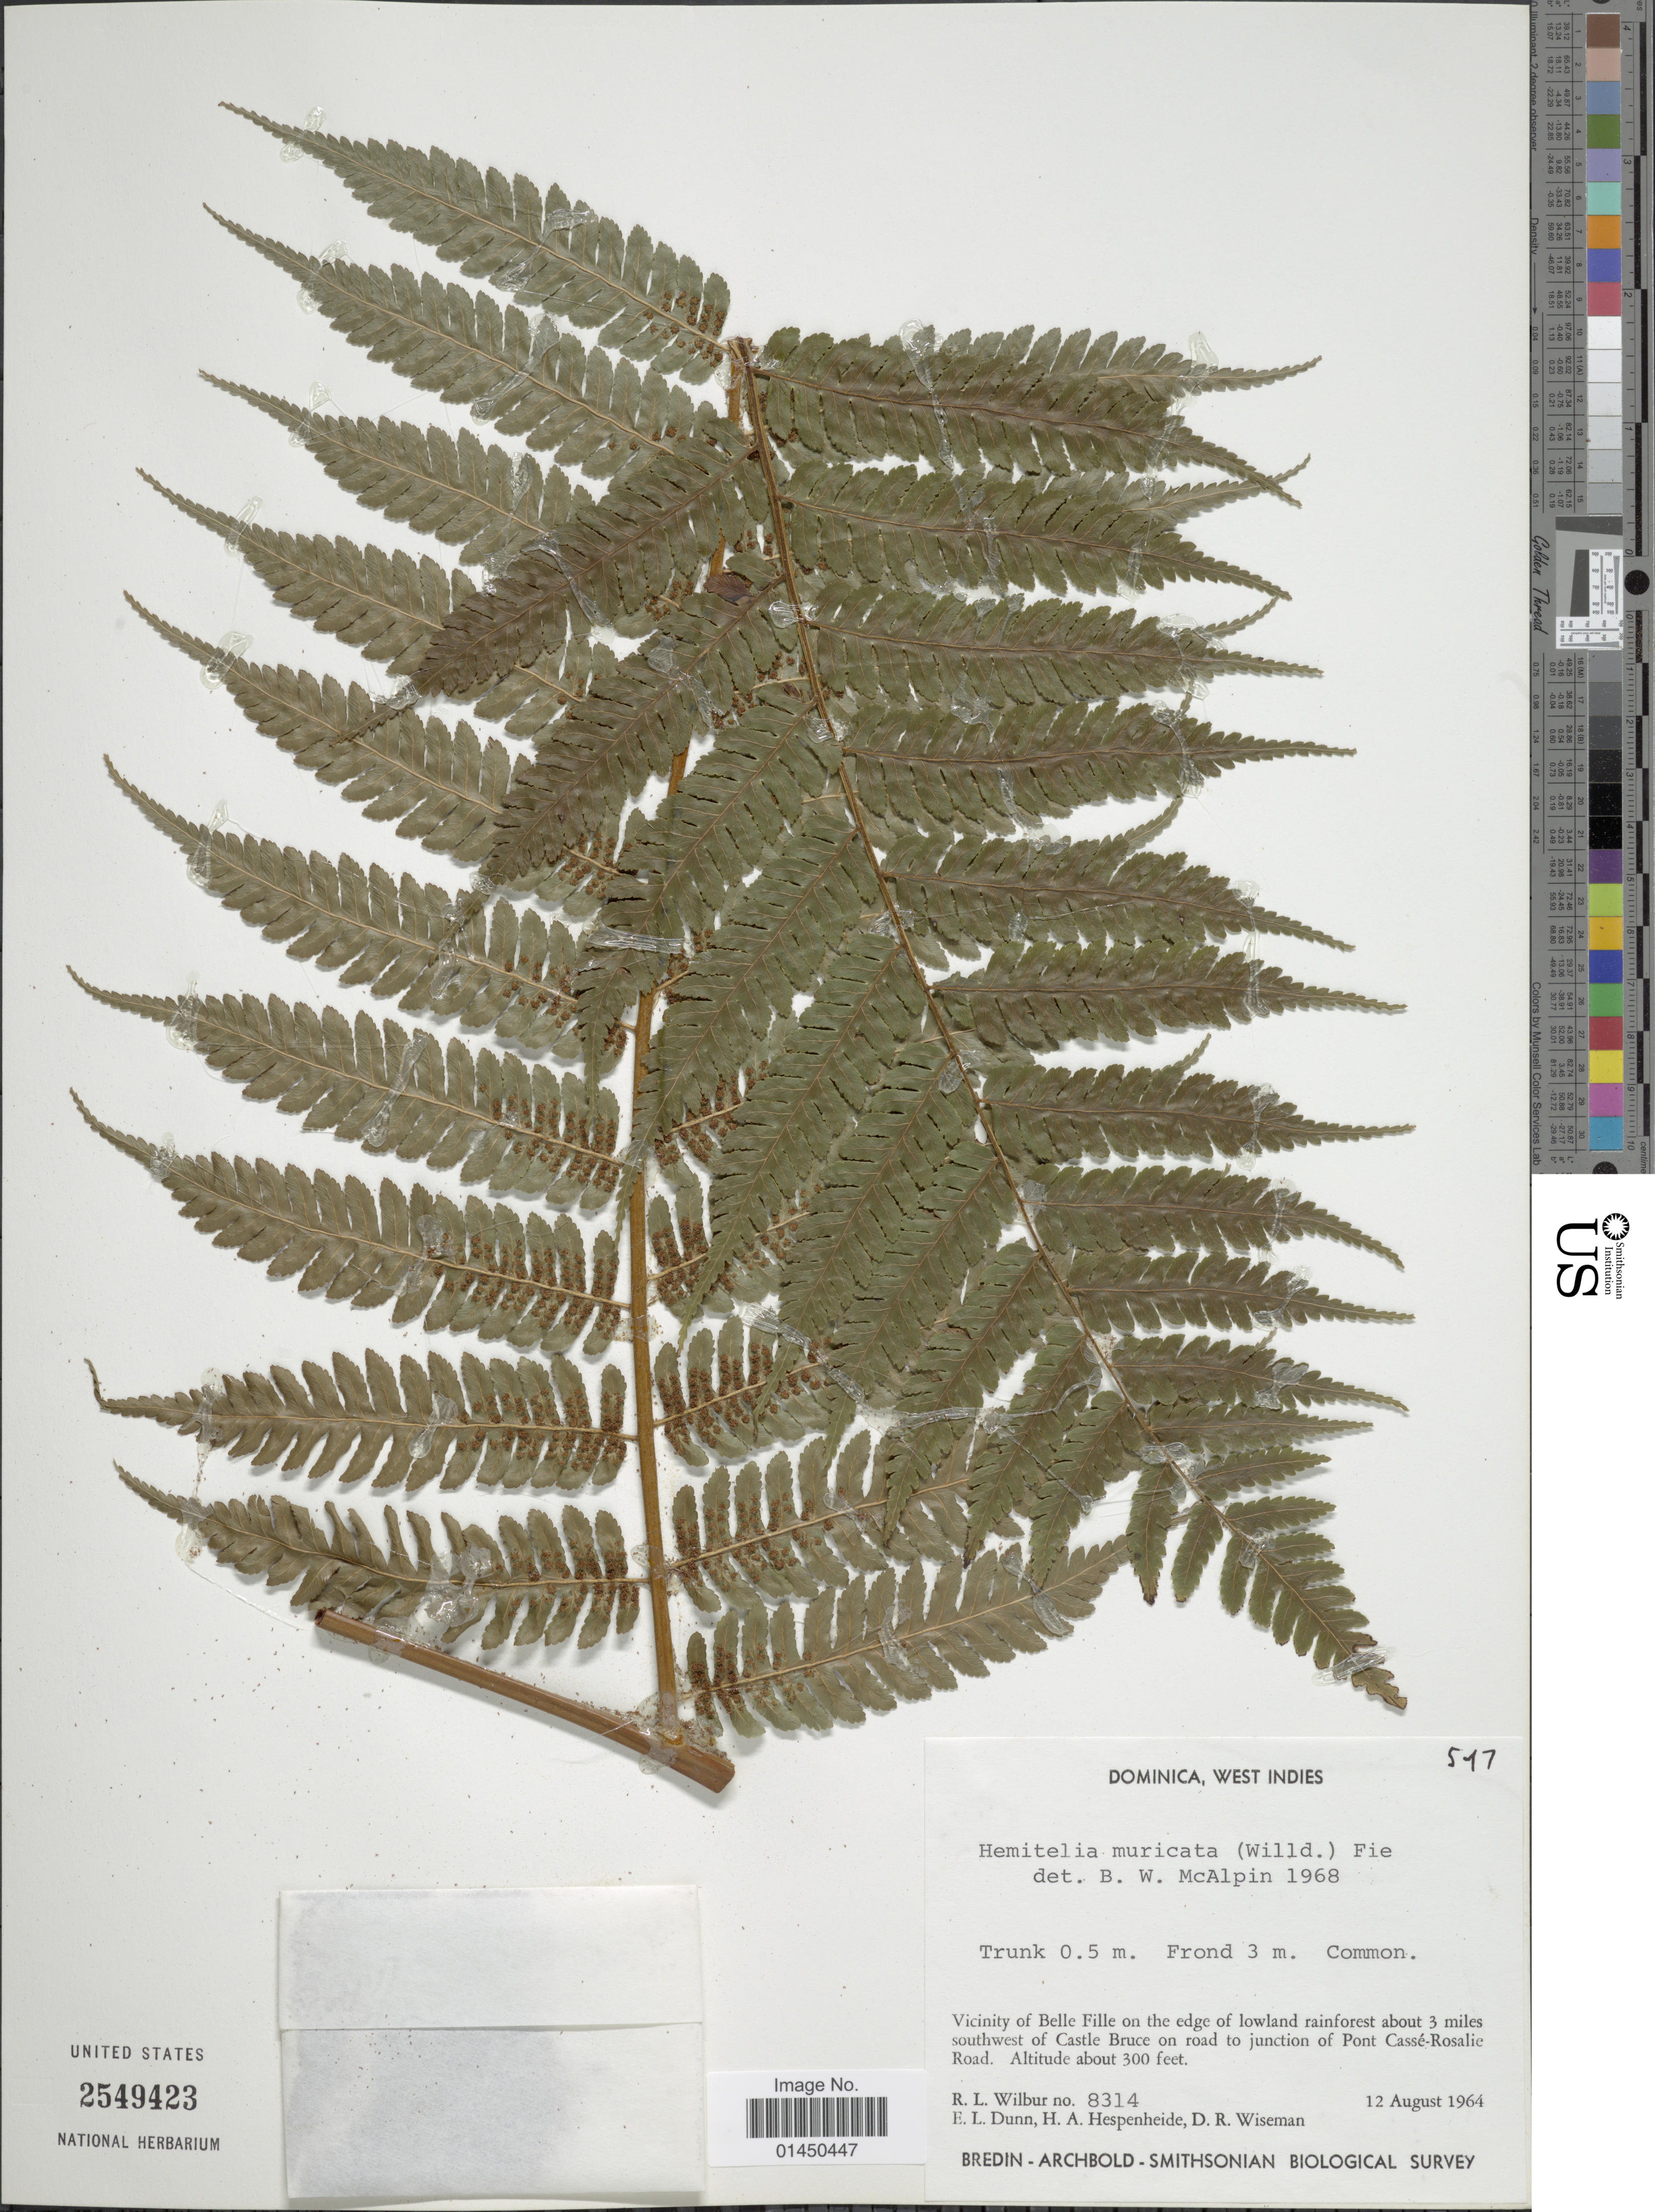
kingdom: Plantae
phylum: Tracheophyta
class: Polypodiopsida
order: Cyatheales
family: Cyatheaceae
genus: Cyathea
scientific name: Cyathea muricata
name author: (Willd.) Fée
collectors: R. L. Wilbur, E. Dunn, H. A. Hespenheide & D. R. Wiseman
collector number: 8314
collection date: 1964-08-12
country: Dominica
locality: Vicinity of Belle Fille on the edge of lowland rainforest about 3 miles southwest of Castle Bruce on road to junction of ont Casse-Rosalie Road.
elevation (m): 91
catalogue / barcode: US 2549423